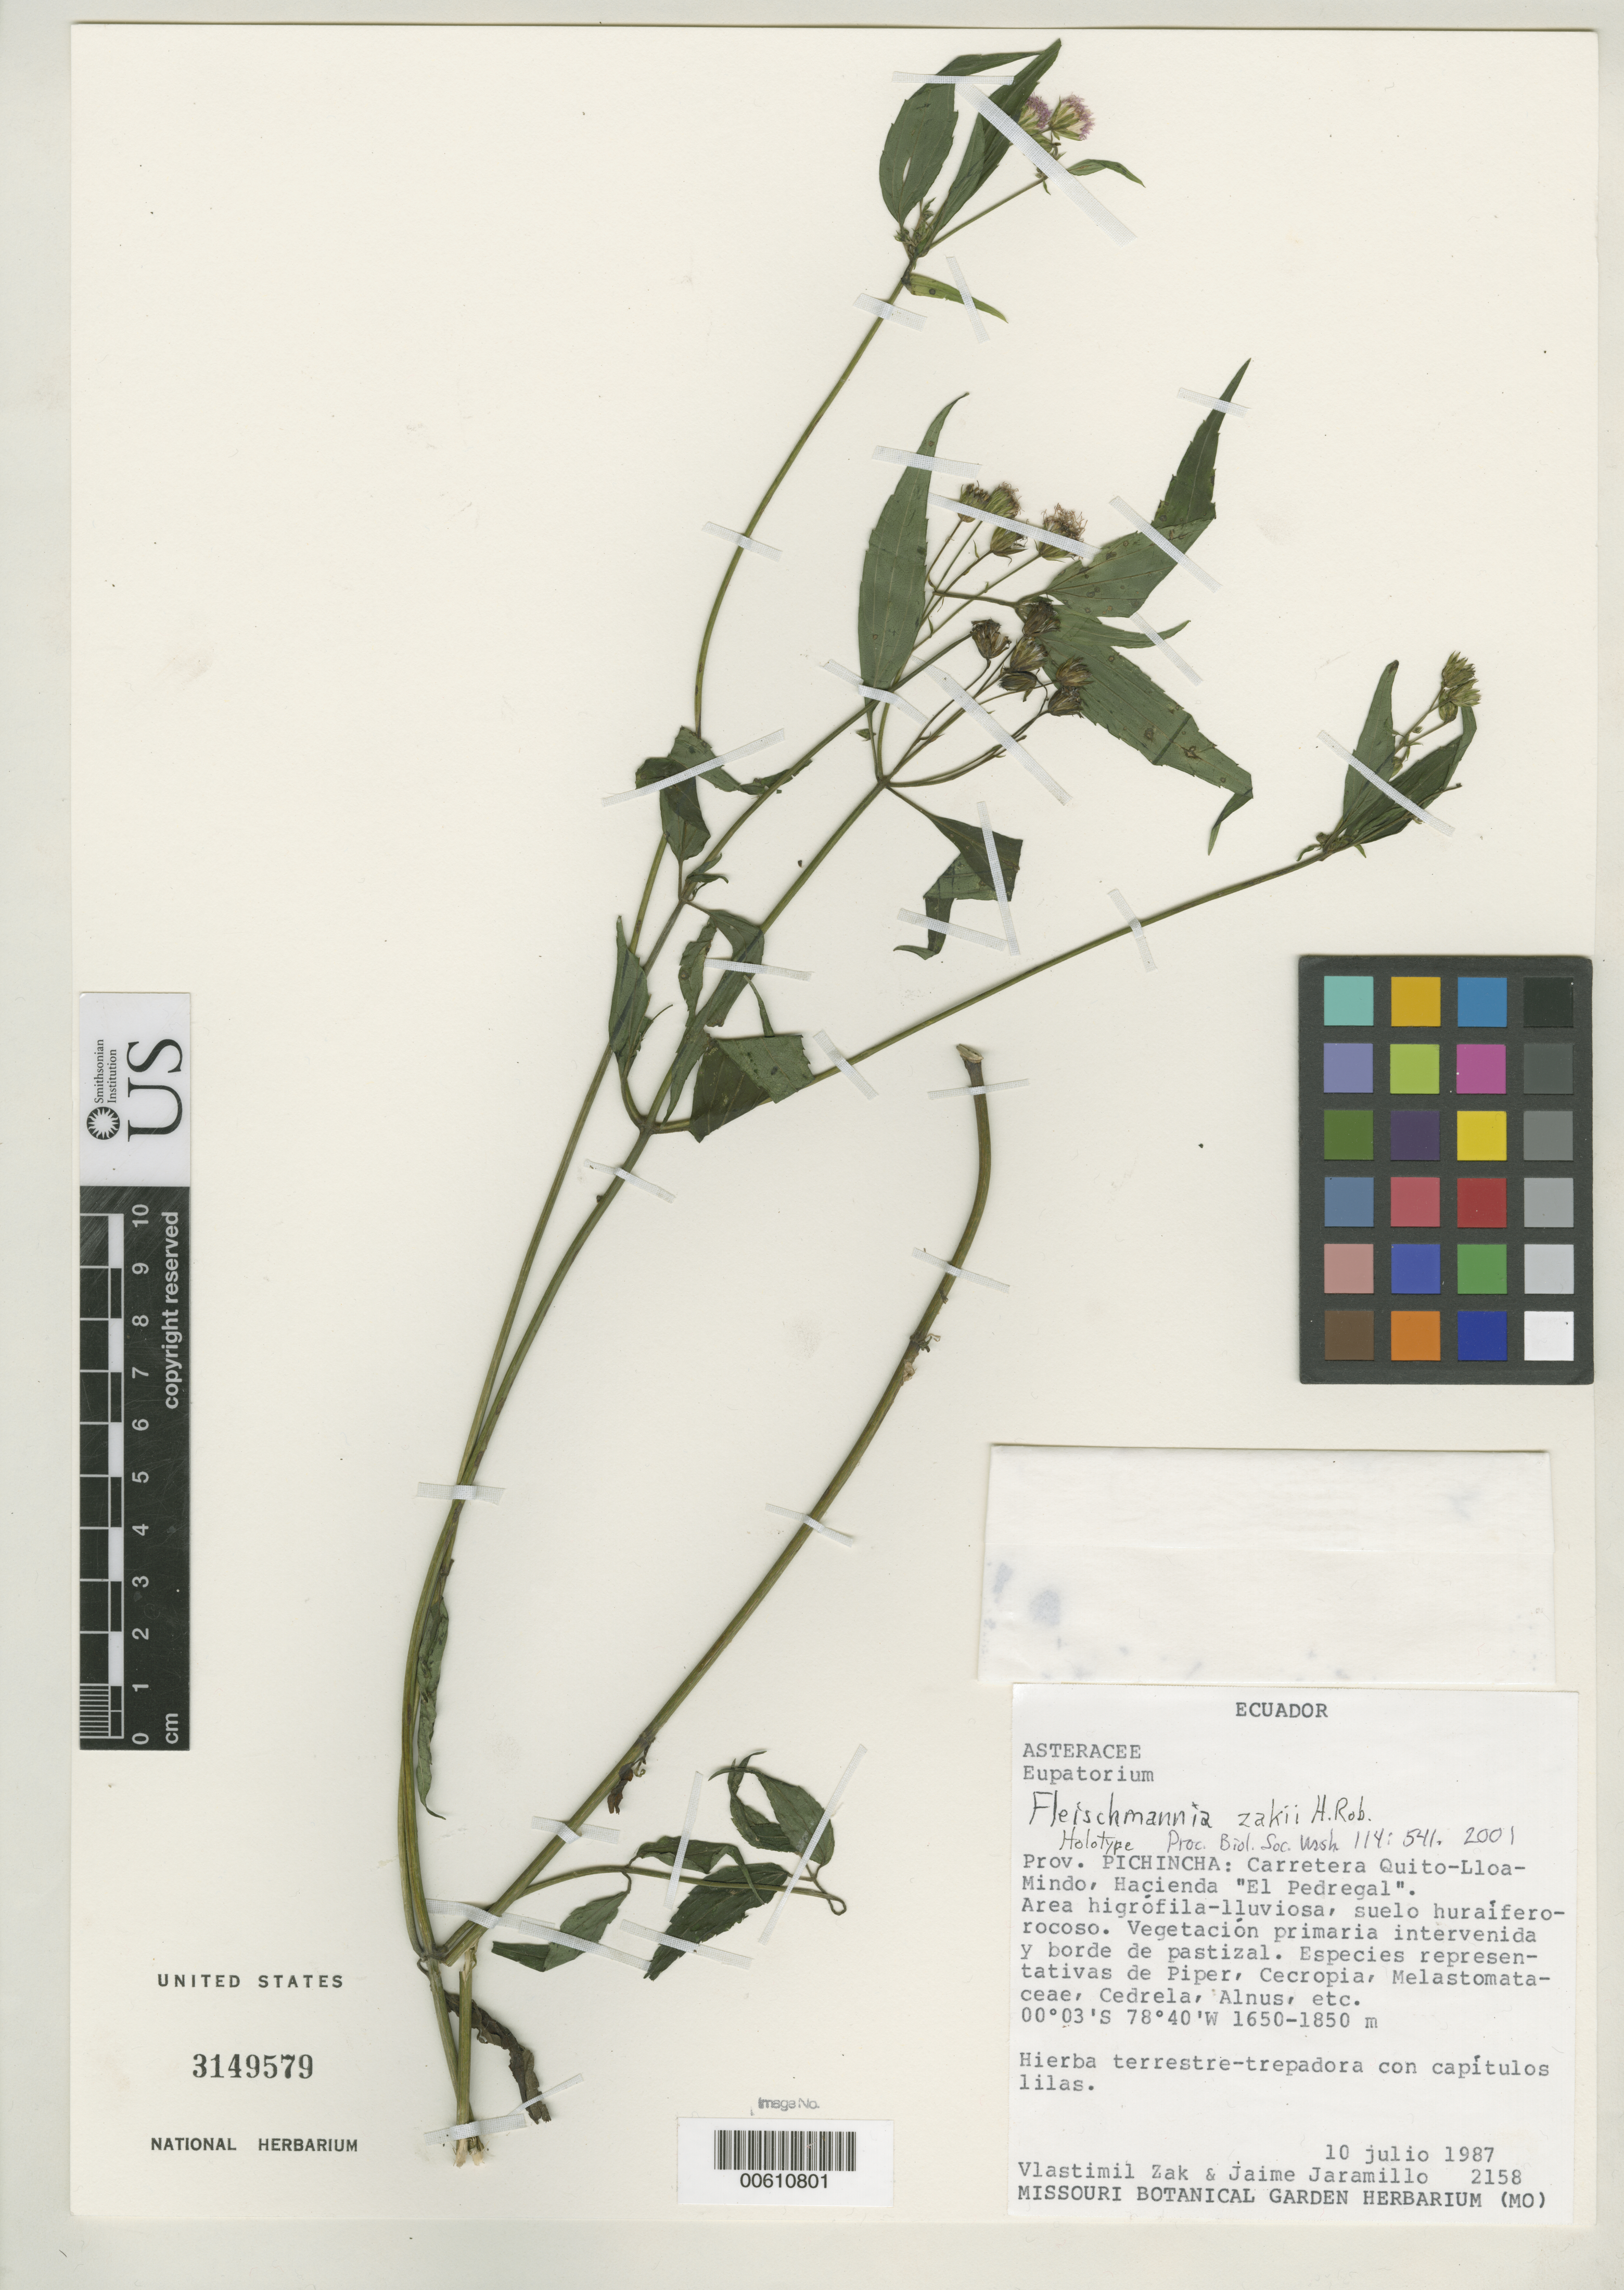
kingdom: Plantae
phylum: Tracheophyta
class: Magnoliopsida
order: Asterales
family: Asteraceae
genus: Fleischmannia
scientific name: Fleischmannia zakii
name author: H. Rob.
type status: Holotype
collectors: V. Zak & J. L. Jaramillo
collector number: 2158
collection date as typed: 10 Jul 1987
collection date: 1987-07-10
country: Ecuador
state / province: Pichincha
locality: Carretera Quito-Lloa-Mindo, Hacienda El Pedregal.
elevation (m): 1650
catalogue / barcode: US 3149579